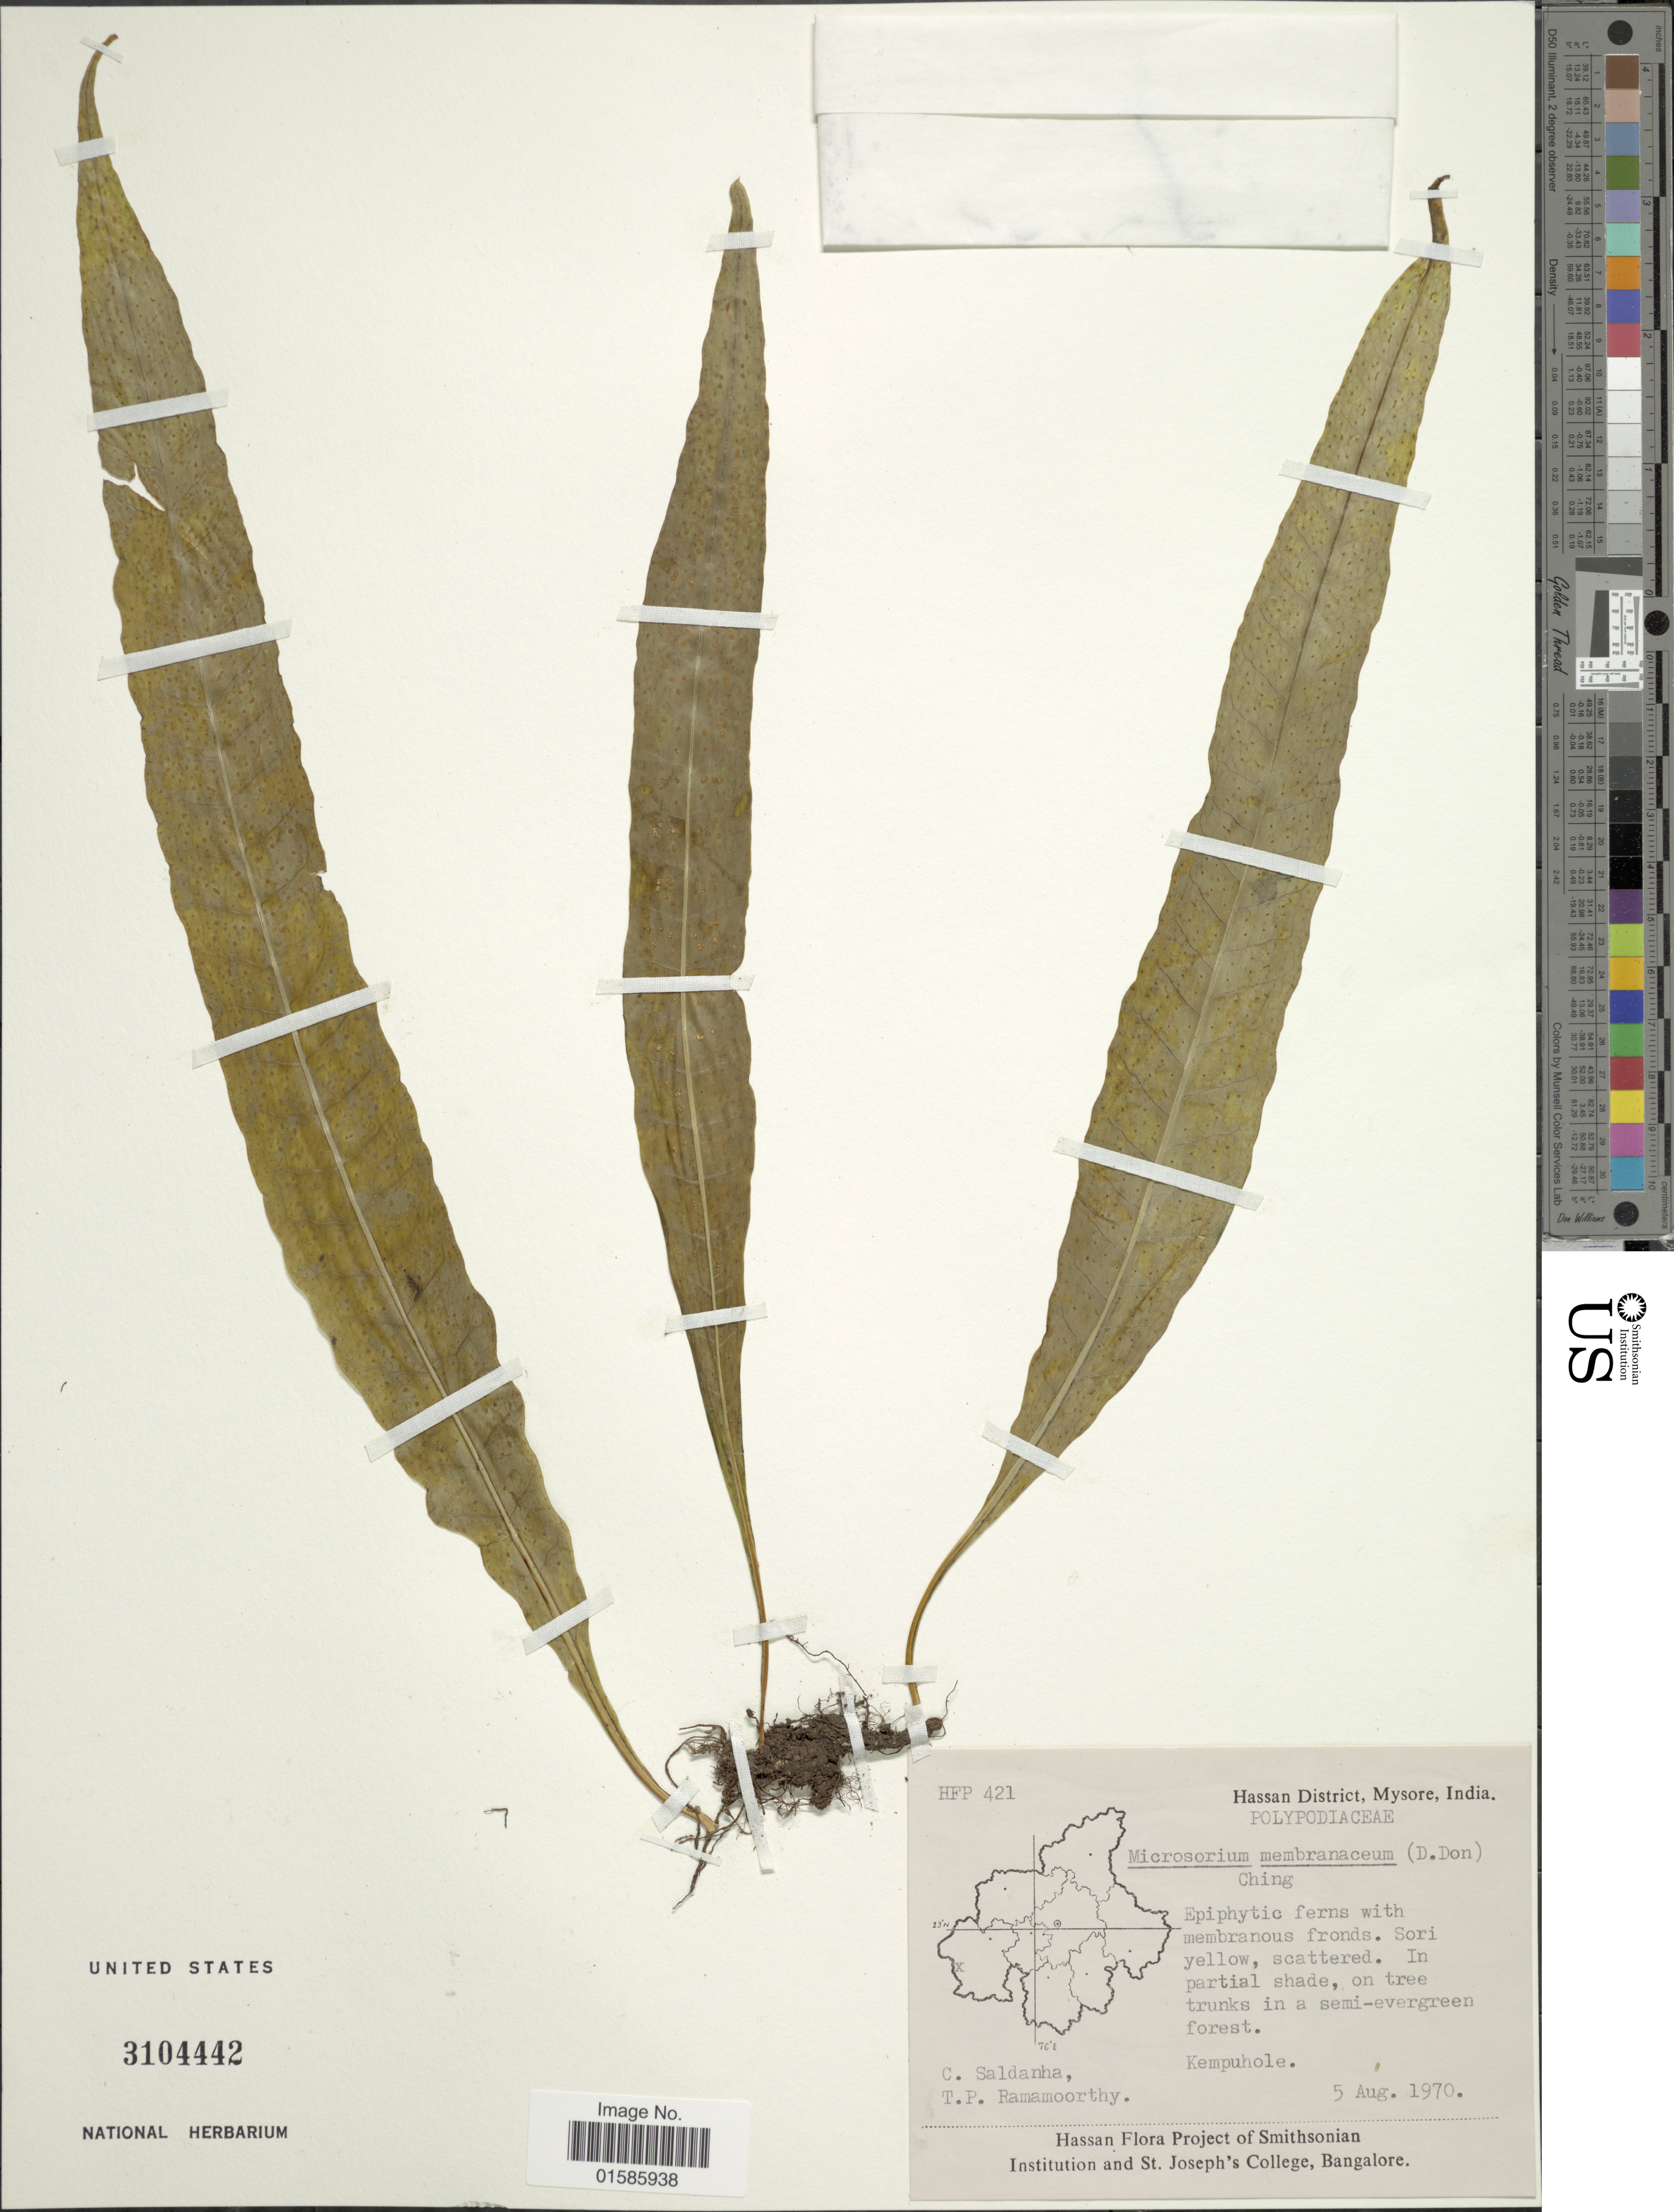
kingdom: Plantae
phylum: Tracheophyta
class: Polypodiopsida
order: Polypodiales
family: Polypodiaceae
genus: Microsorum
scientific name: Microsorum membranaceum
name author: (D. Don) Ching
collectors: C. J. Saldanha & T. P. Ramamoorthy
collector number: HFP 421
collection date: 1970-08-05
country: India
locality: Hassan District, Mysore, Kempuhole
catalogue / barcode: US 3104442